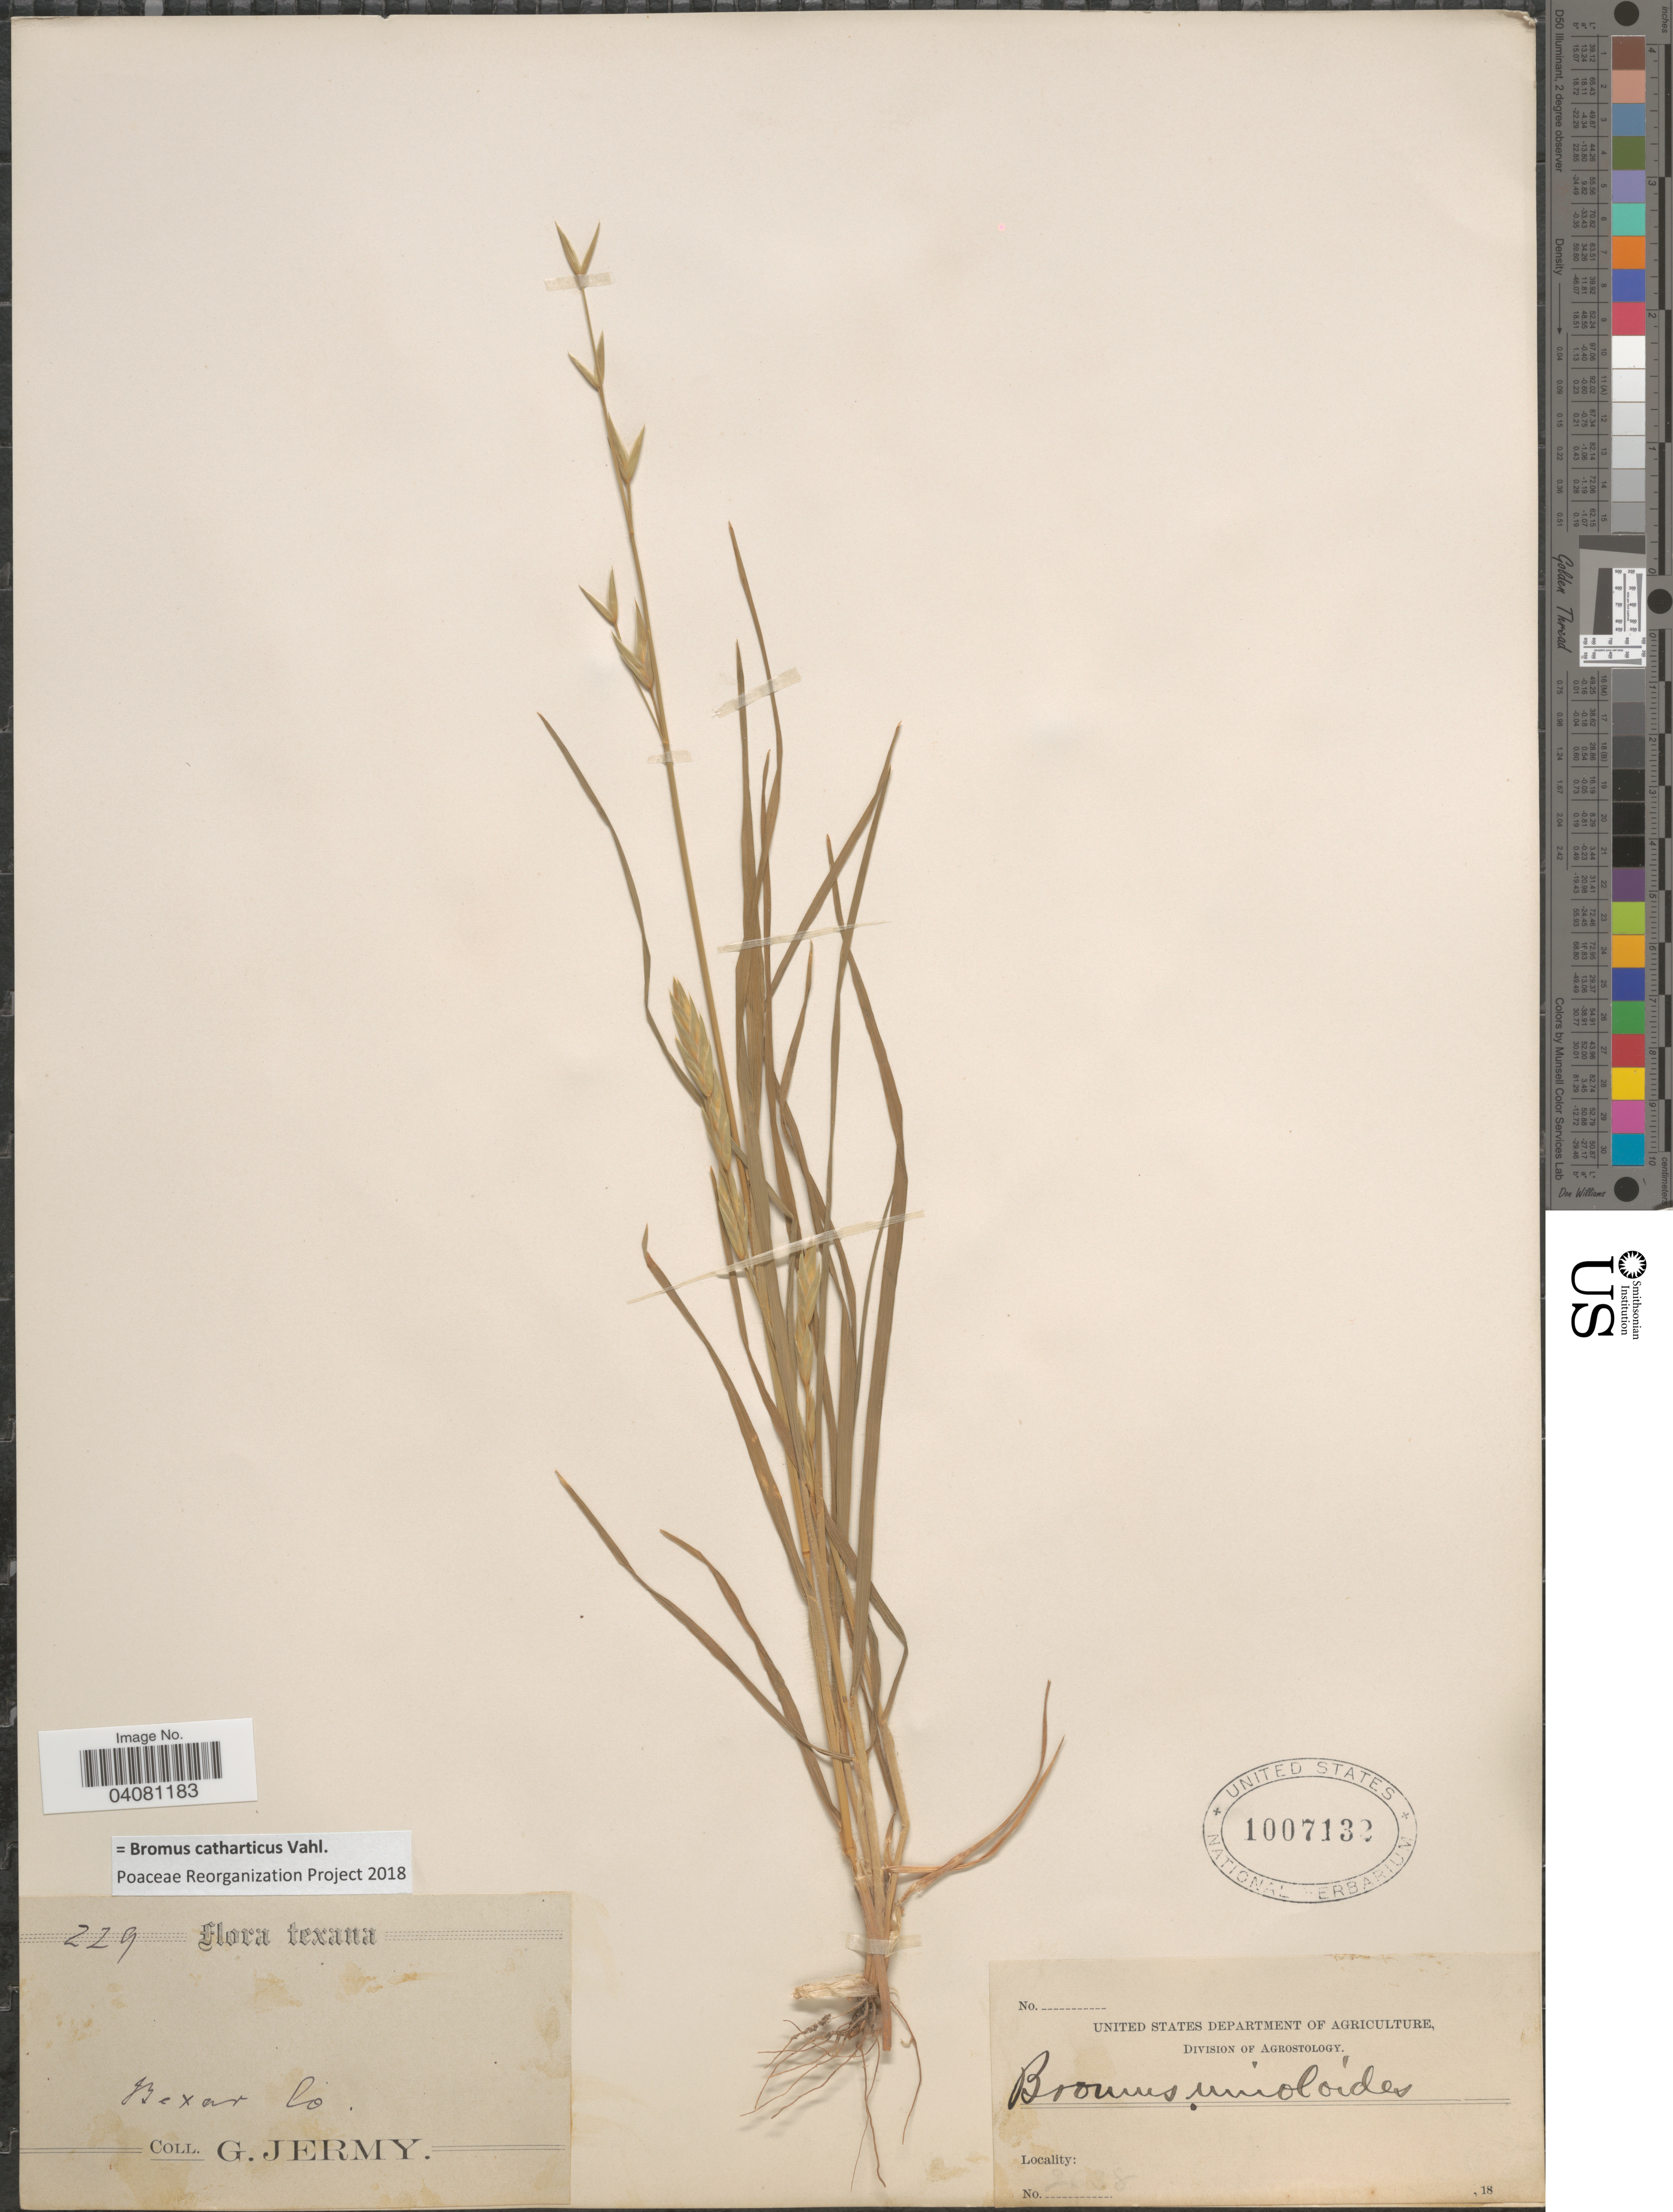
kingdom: Plantae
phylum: Tracheophyta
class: Liliopsida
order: Poales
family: Poaceae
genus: Bromus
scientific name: Bromus catharticus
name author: Vahl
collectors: G. Jermy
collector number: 229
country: United States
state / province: Texas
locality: Texana. Bexar Co.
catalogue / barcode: US 1007132